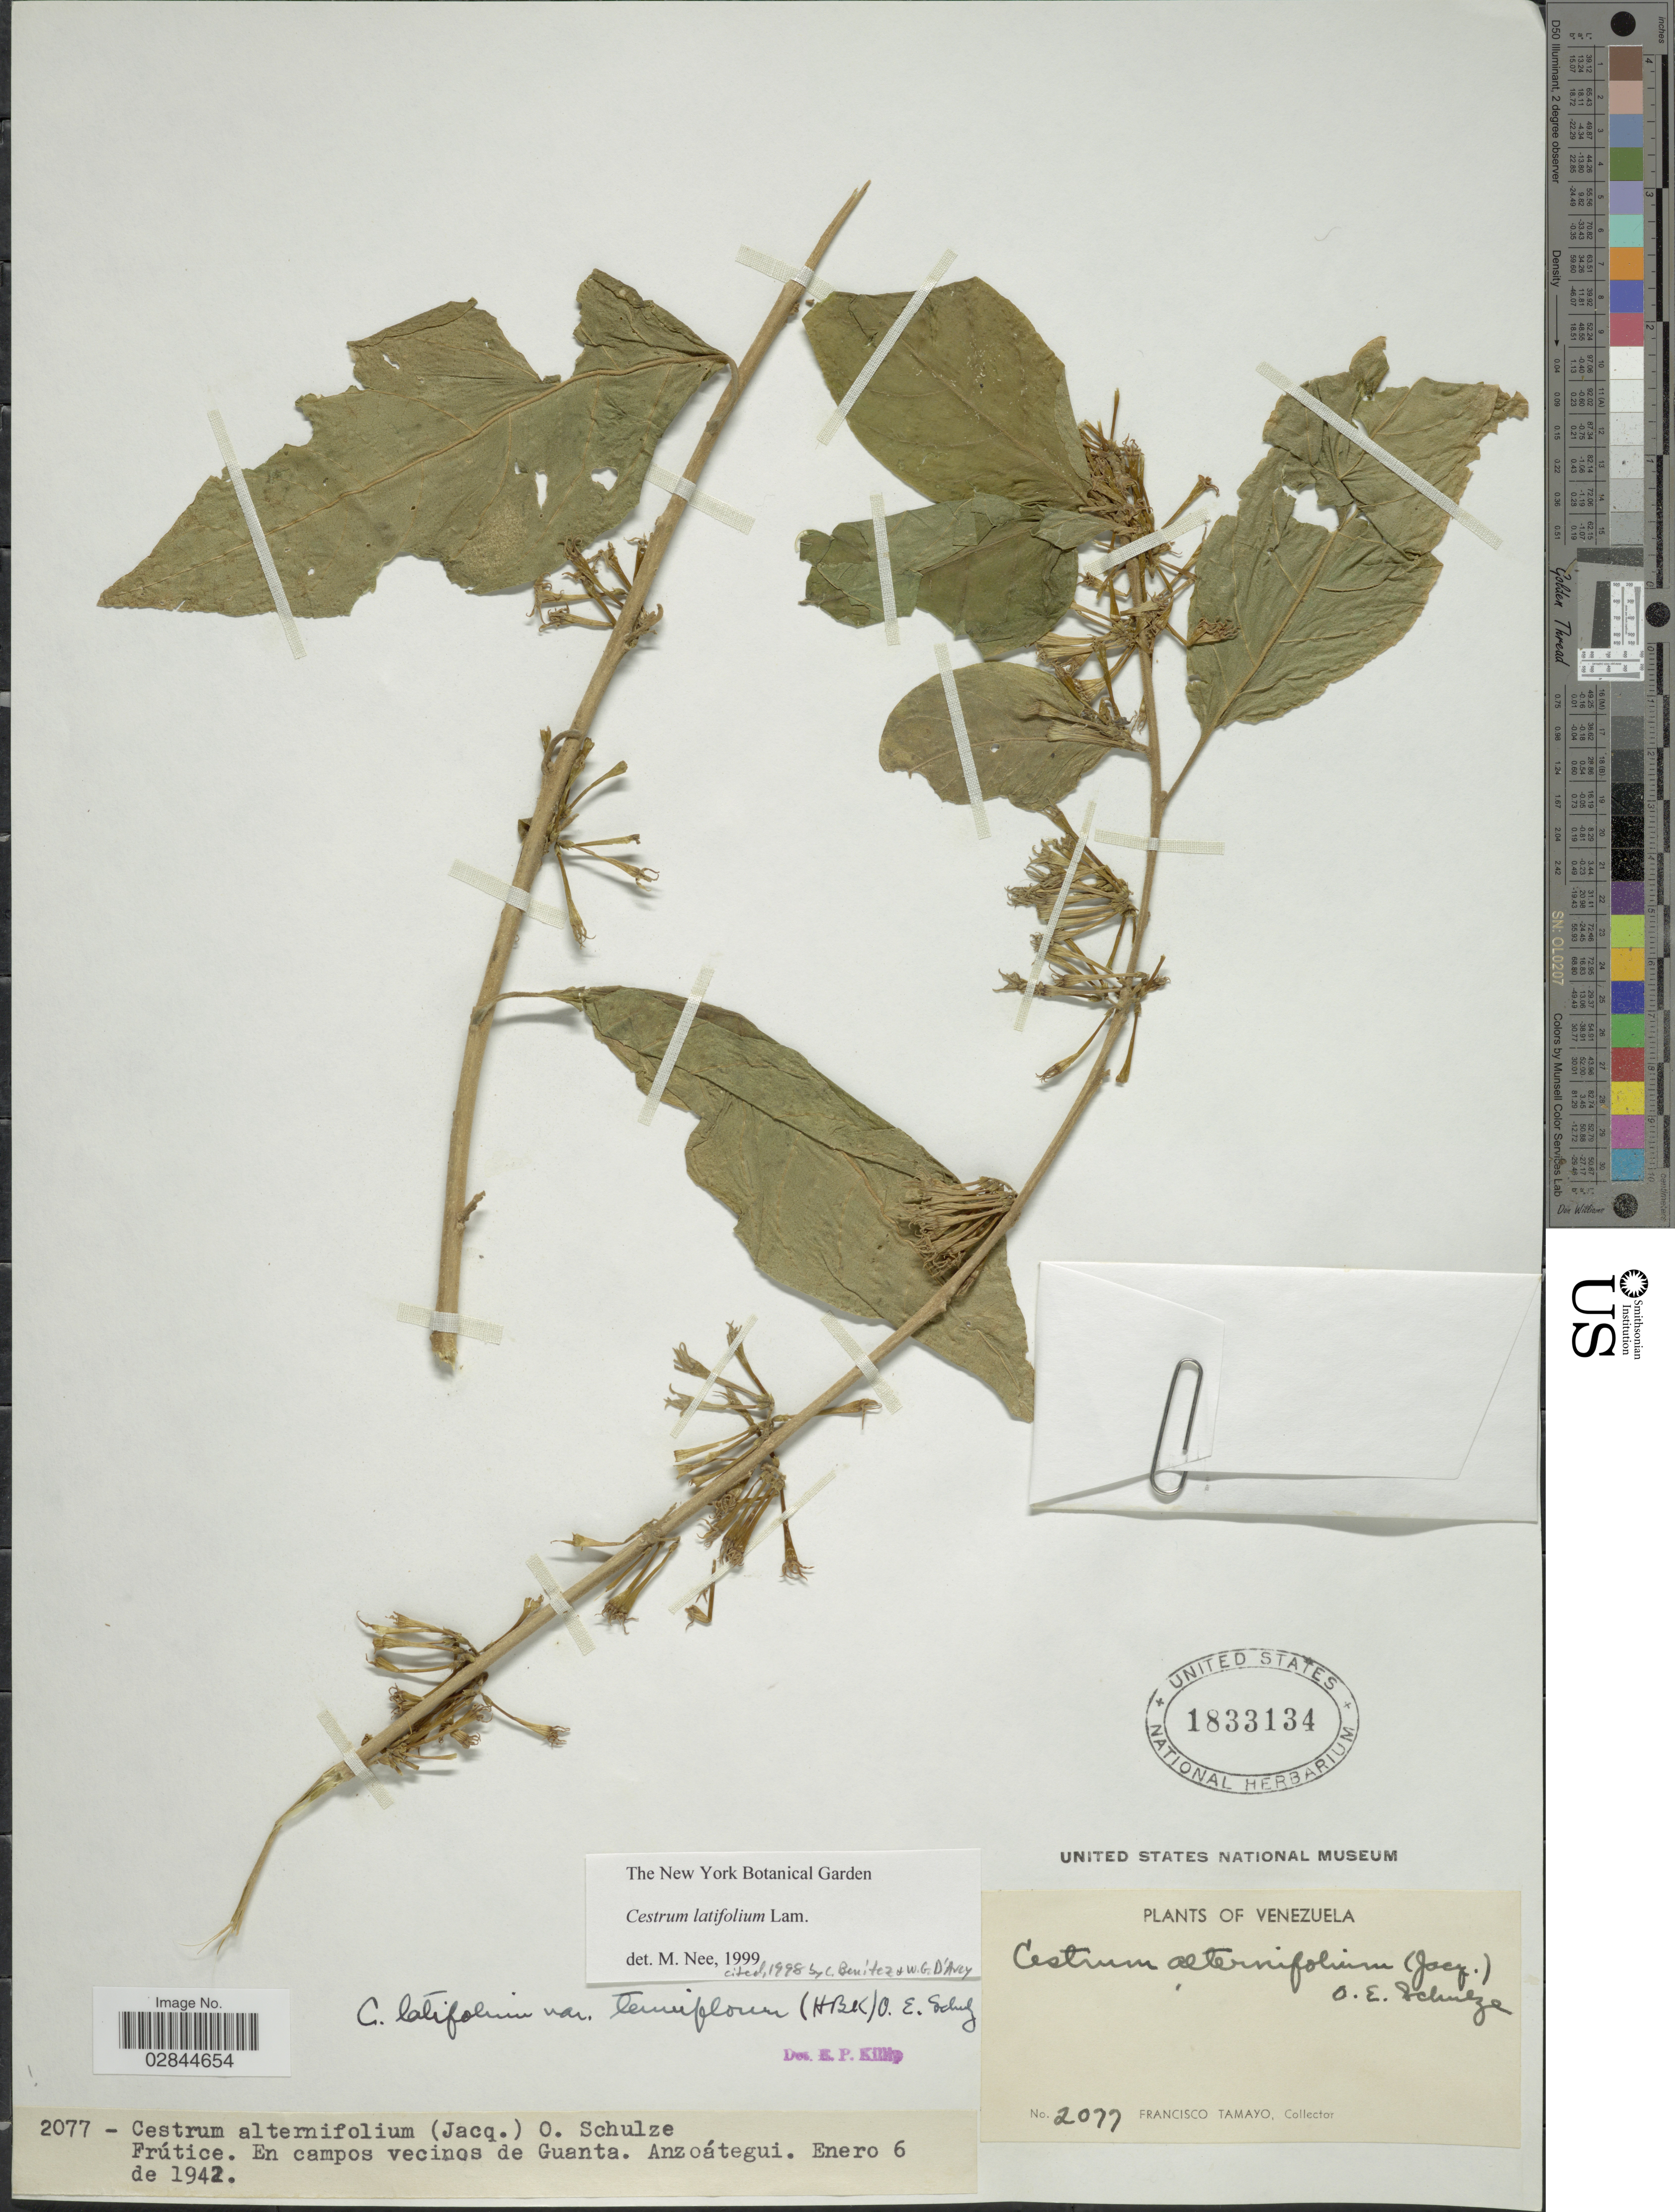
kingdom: Plantae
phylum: Tracheophyta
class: Magnoliopsida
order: Solanales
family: Solanaceae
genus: Cestrum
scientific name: Cestrum latifolium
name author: Lam.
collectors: F. Tamayo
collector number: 2077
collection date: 1942-01-06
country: Venezuela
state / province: Anzoategui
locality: En campos vecinos de Guanta.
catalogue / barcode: US 1833134